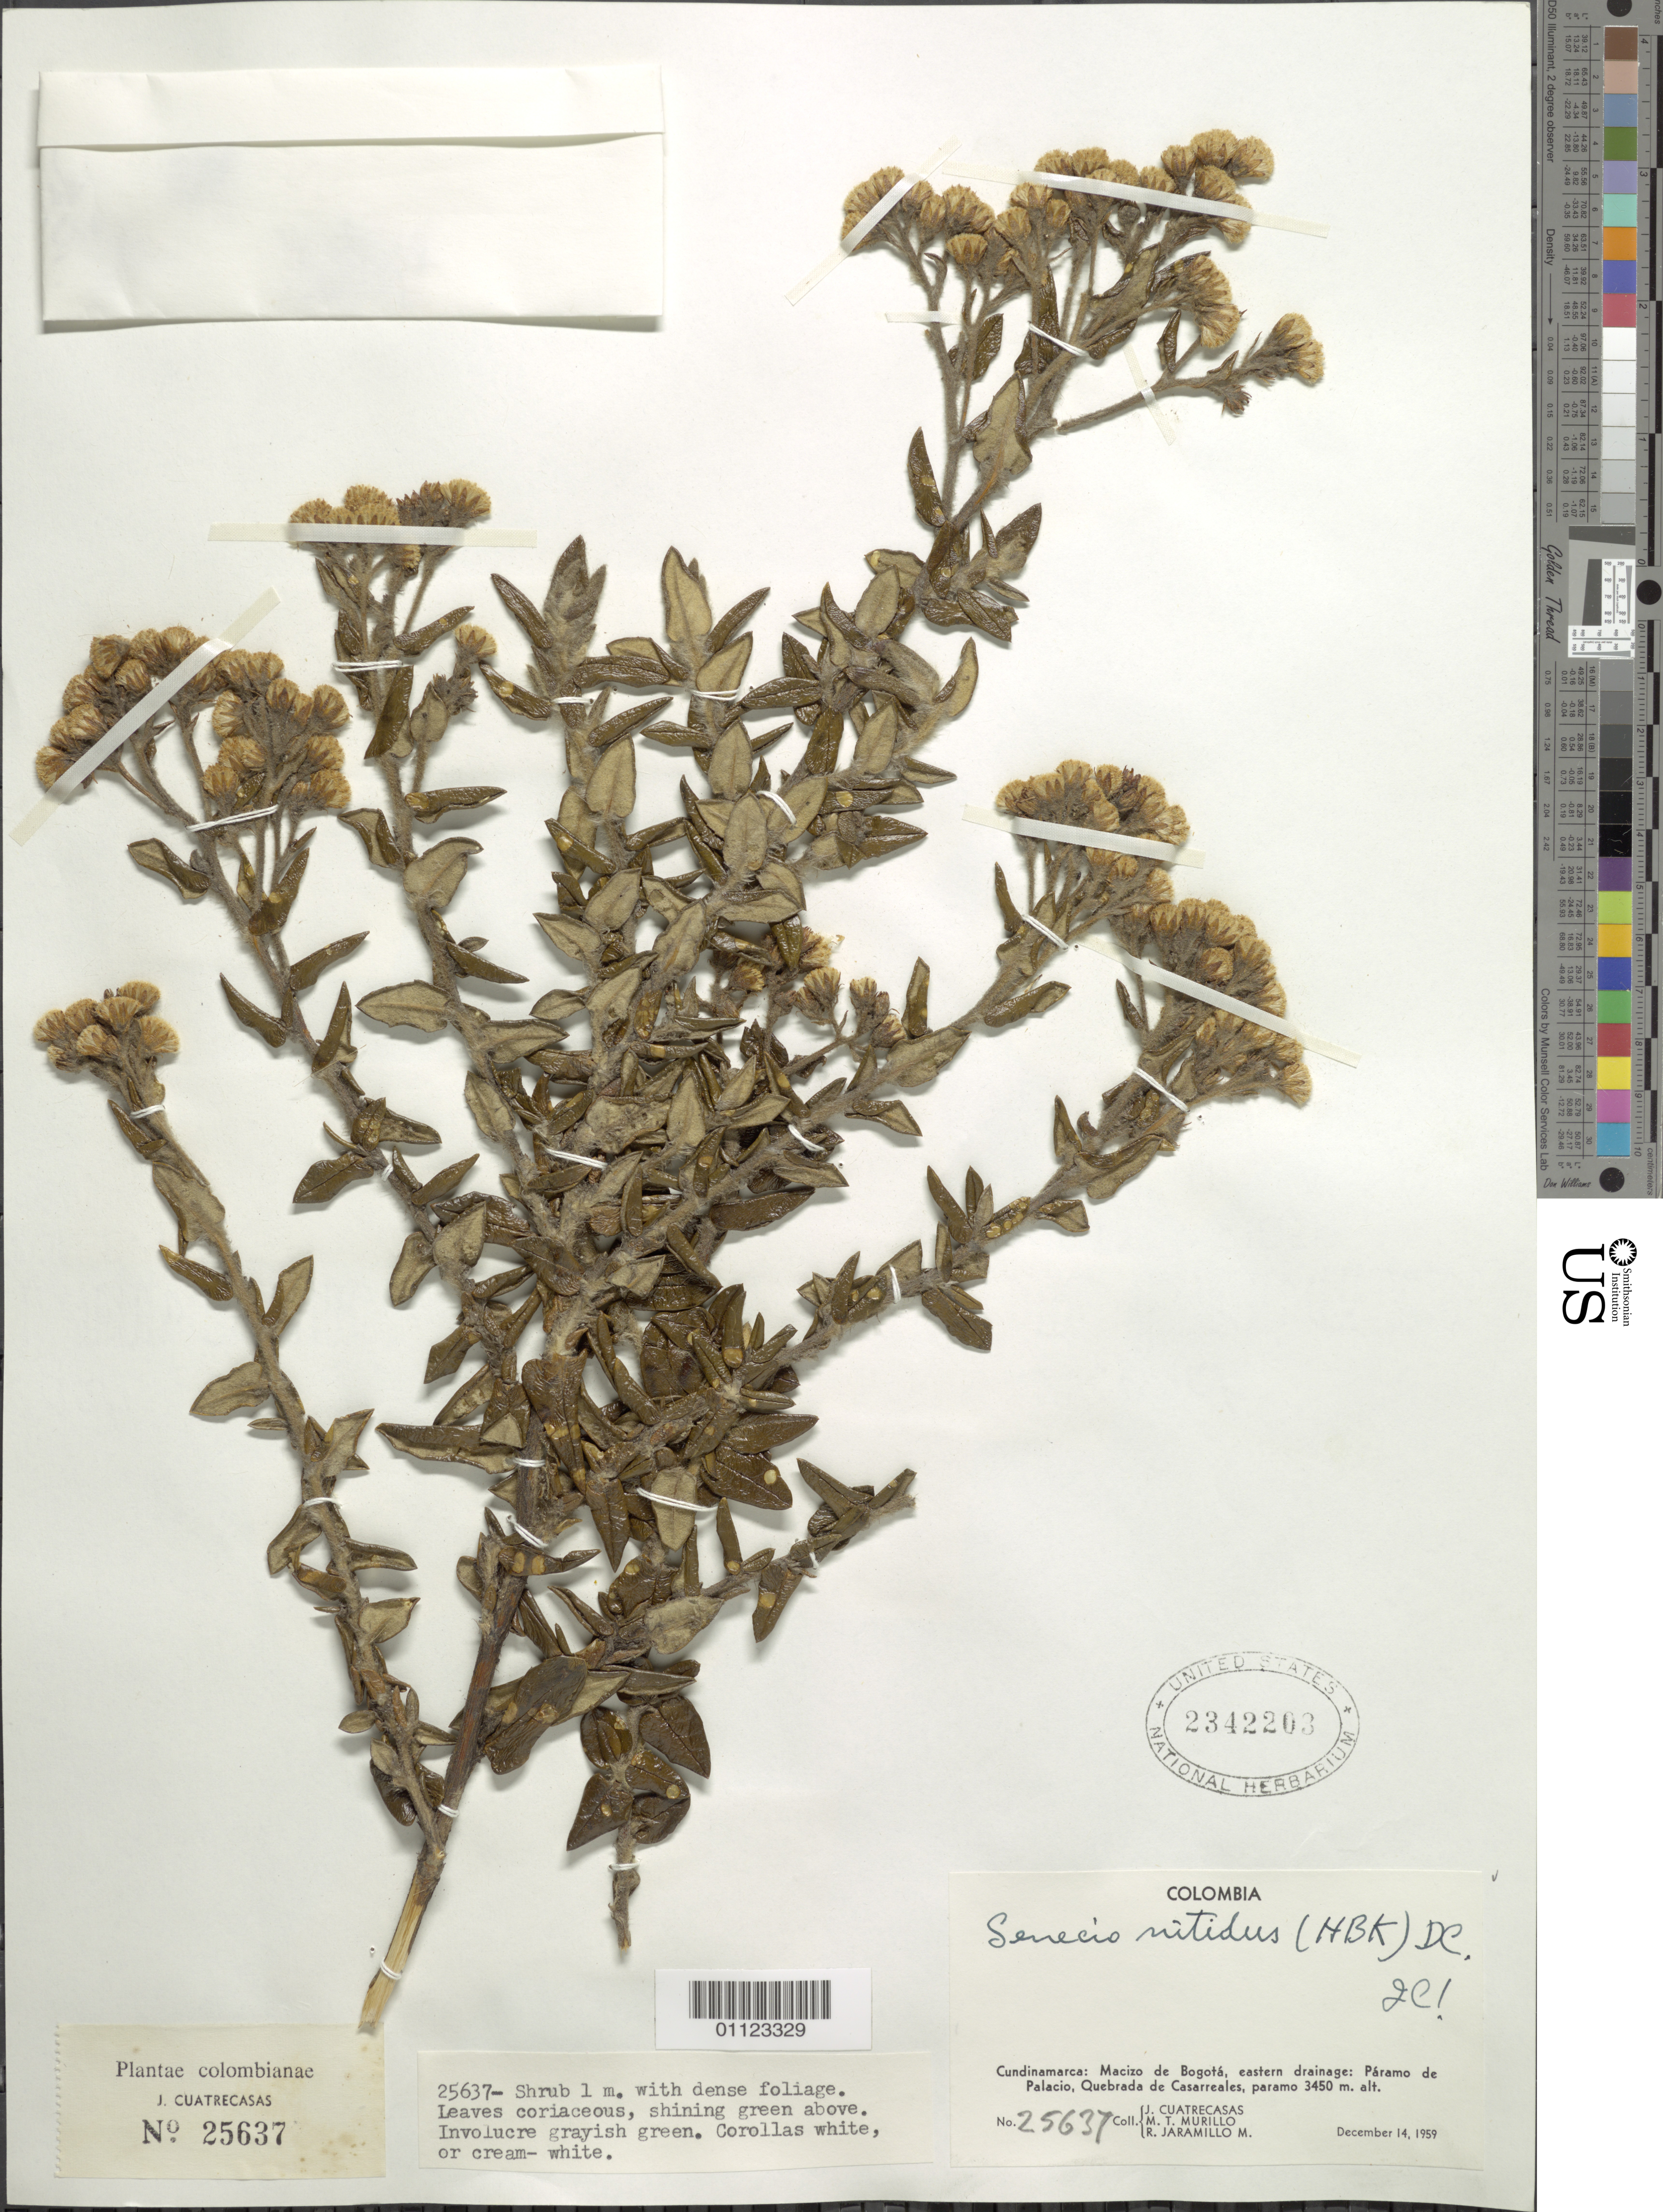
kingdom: Plantae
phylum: Tracheophyta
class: Magnoliopsida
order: Asterales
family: Asteraceae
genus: Pentacalia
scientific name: Pentacalia nitida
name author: (Kunth) Cuatrec.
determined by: Cuatrecasas, J.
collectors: J. Cuatrecasas, M. Murillo & R. Jaramillo M.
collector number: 25637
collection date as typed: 14-Dec-59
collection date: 1959-12-14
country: Colombia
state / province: Cundinamarca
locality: Cundinamarca: Macizo de Bogotá, eastern drainage: Páramo de Palacio, Quebrada de Casarreales.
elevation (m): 3450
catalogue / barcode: US 2342203